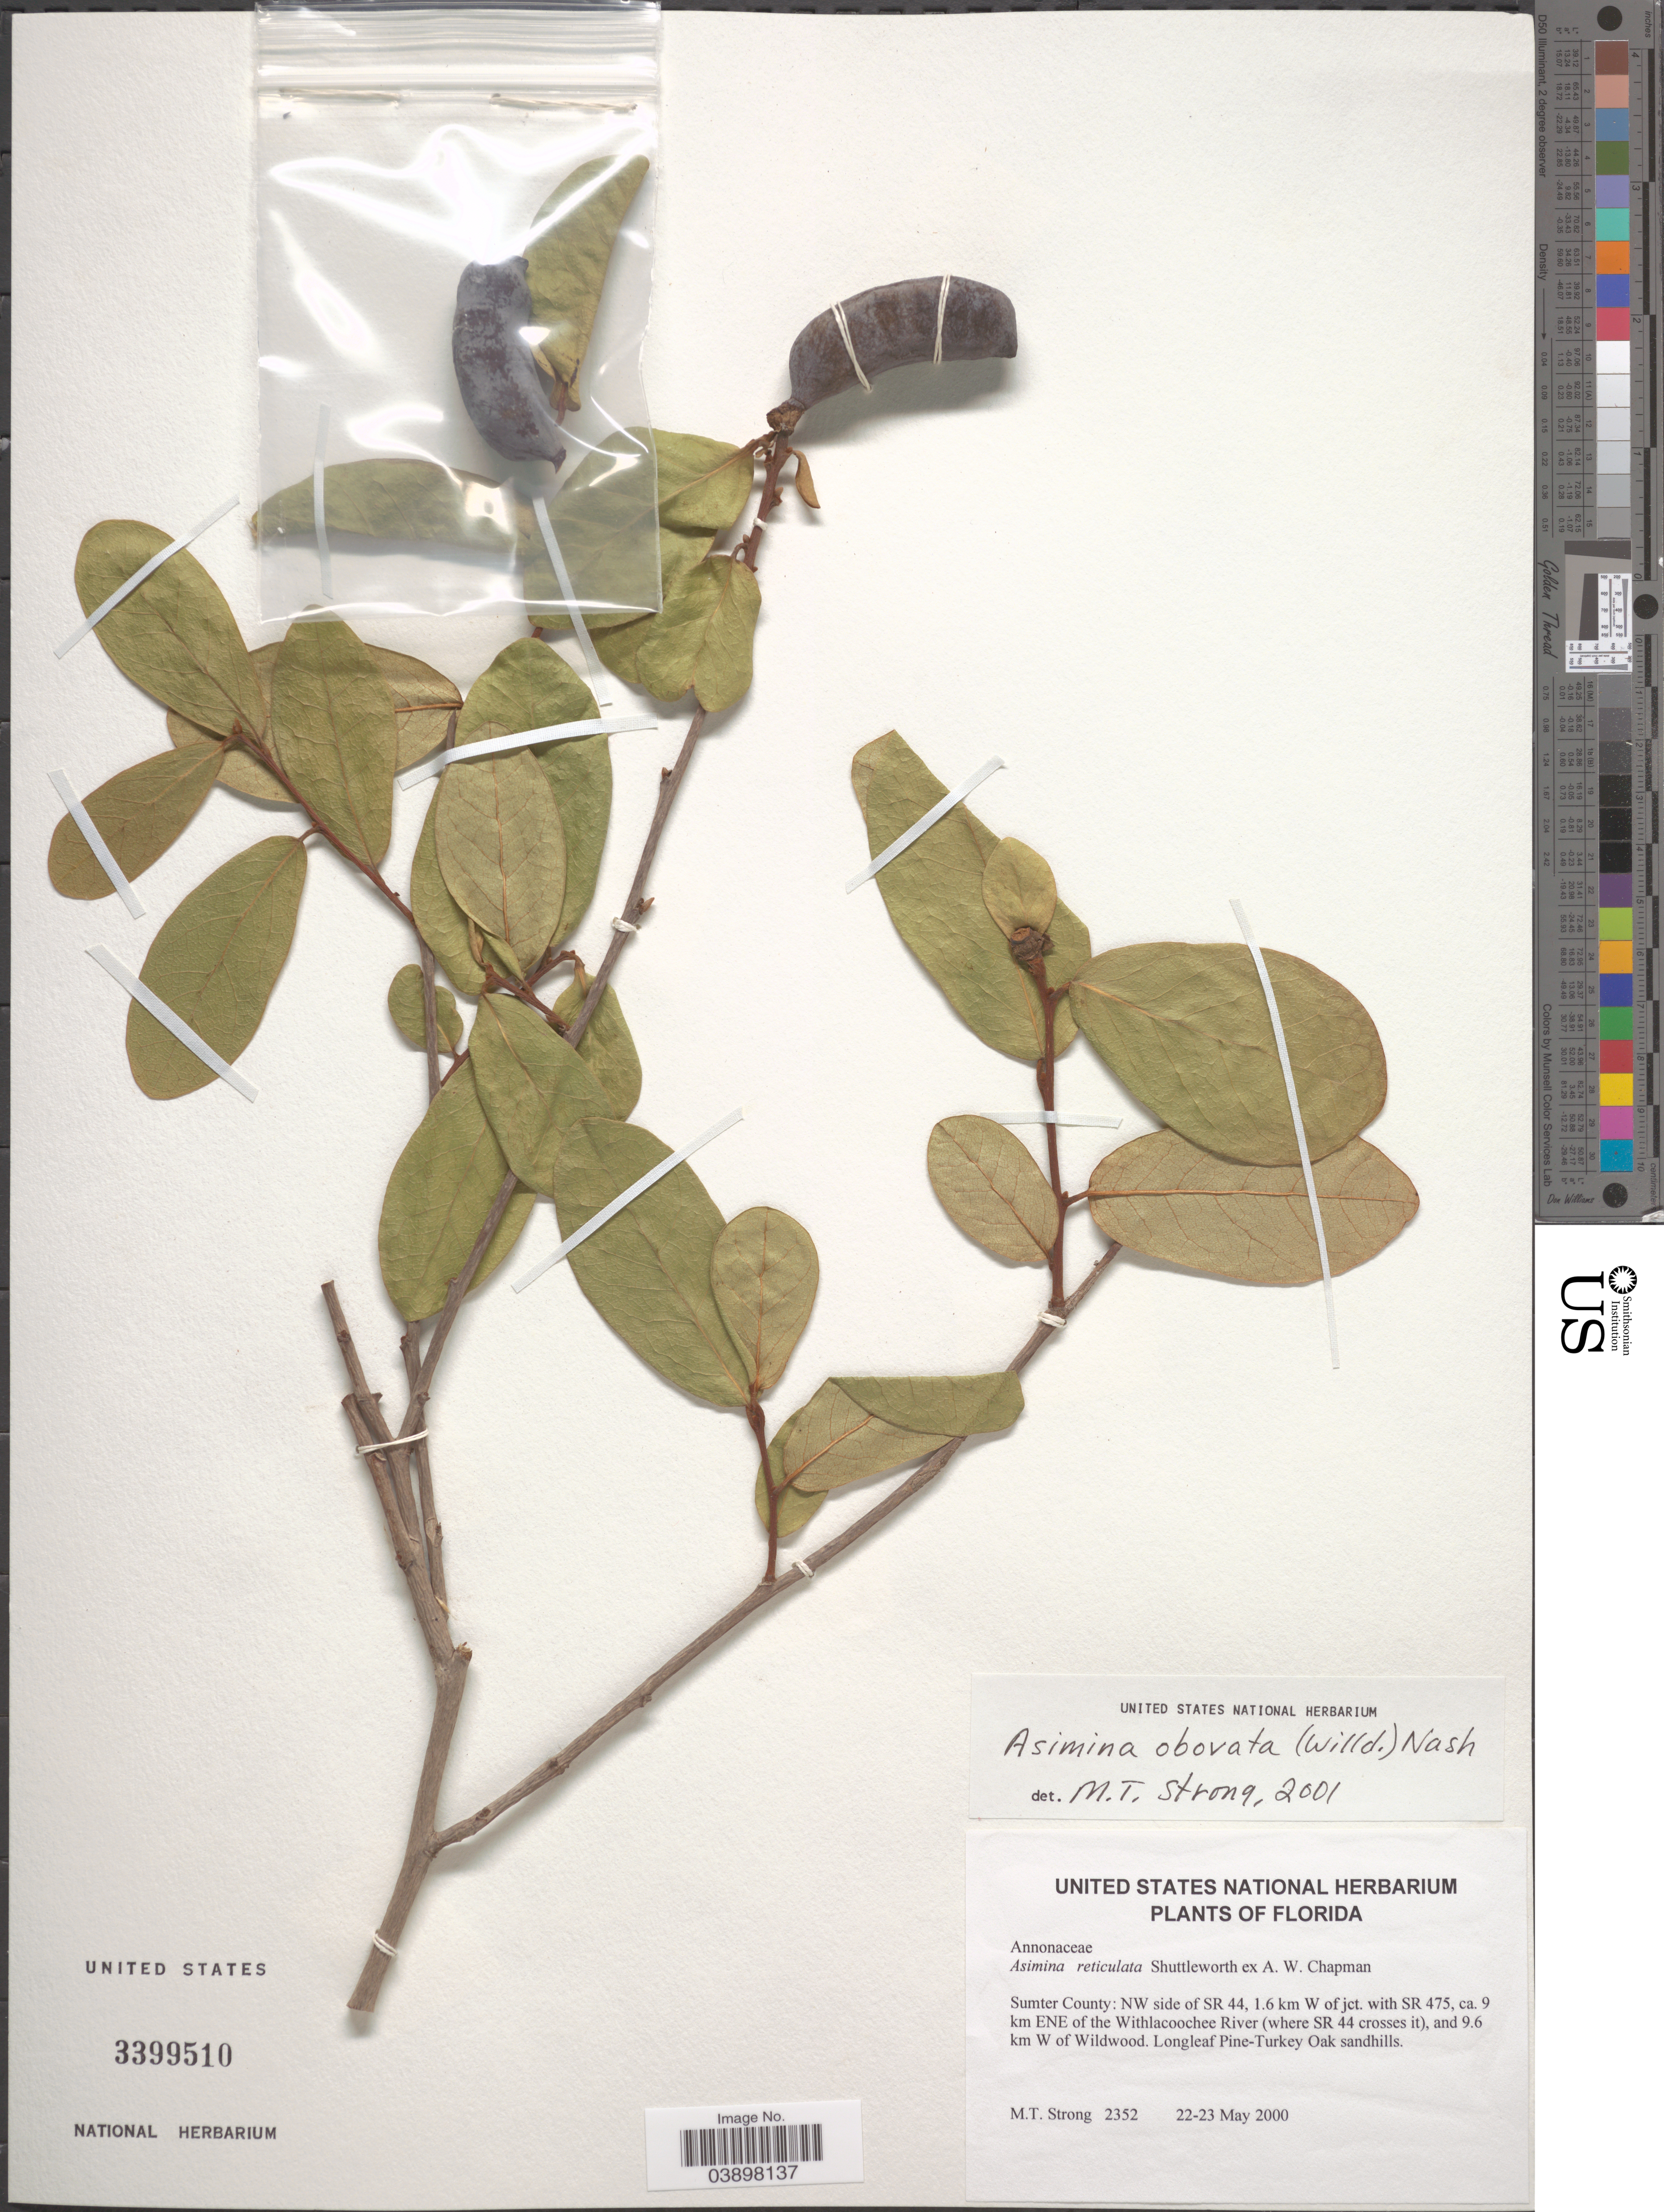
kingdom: Plantae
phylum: Tracheophyta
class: Magnoliopsida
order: Magnoliales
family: Annonaceae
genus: Asimina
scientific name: Asimina obovata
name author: (Willd.) Nash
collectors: M. T. Strong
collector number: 2352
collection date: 2000-05-22/2000-05-23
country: United States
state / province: Florida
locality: Sumter County: NW side of SR 44, 1.6 km W of jct. with SR 475, ca. 9 km ENE of the Withlacoochee River (where SR 44 crosses it), and 9.6 km W of Wildwood.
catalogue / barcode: US 3399510